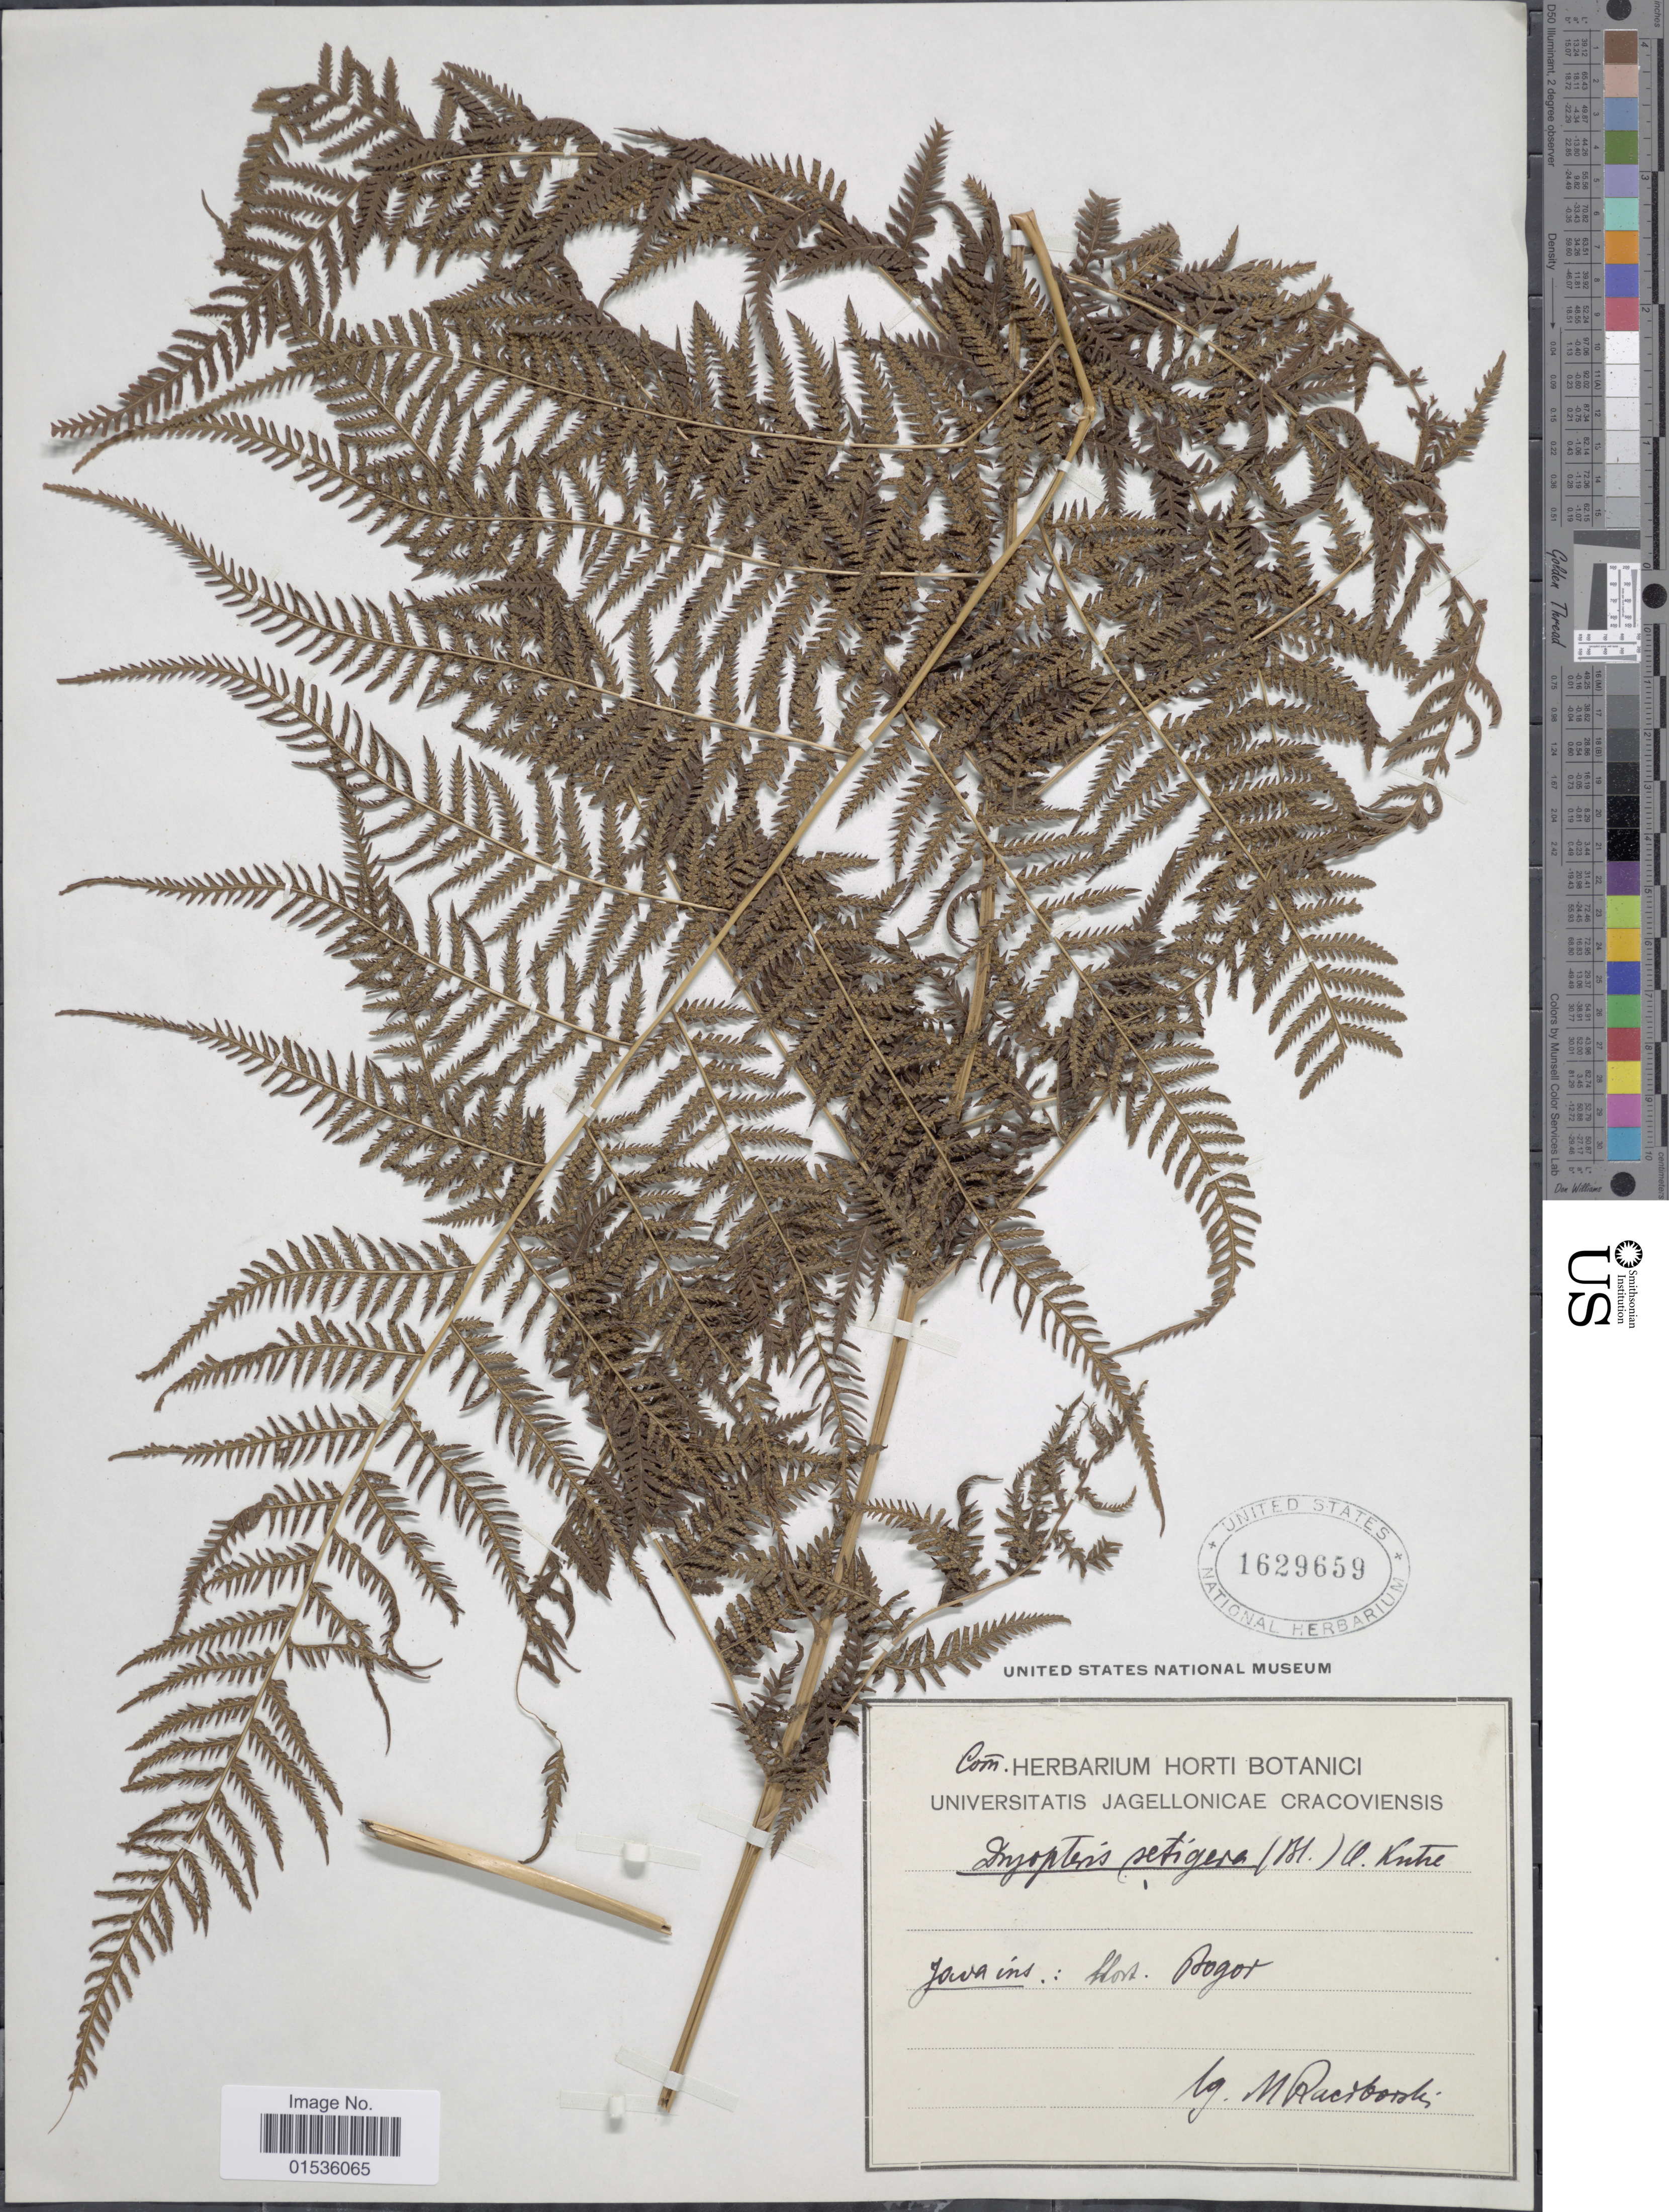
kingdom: Plantae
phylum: Tracheophyta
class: Polypodiopsida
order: Polypodiales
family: Thelypteridaceae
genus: Macrothelypteris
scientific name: Macrothelypteris torresiana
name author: (Gaudich.) Ching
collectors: M. Raciborski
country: Indonesia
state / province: Java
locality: Java Ins.: Hort. Bogor.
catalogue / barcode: US 1629659